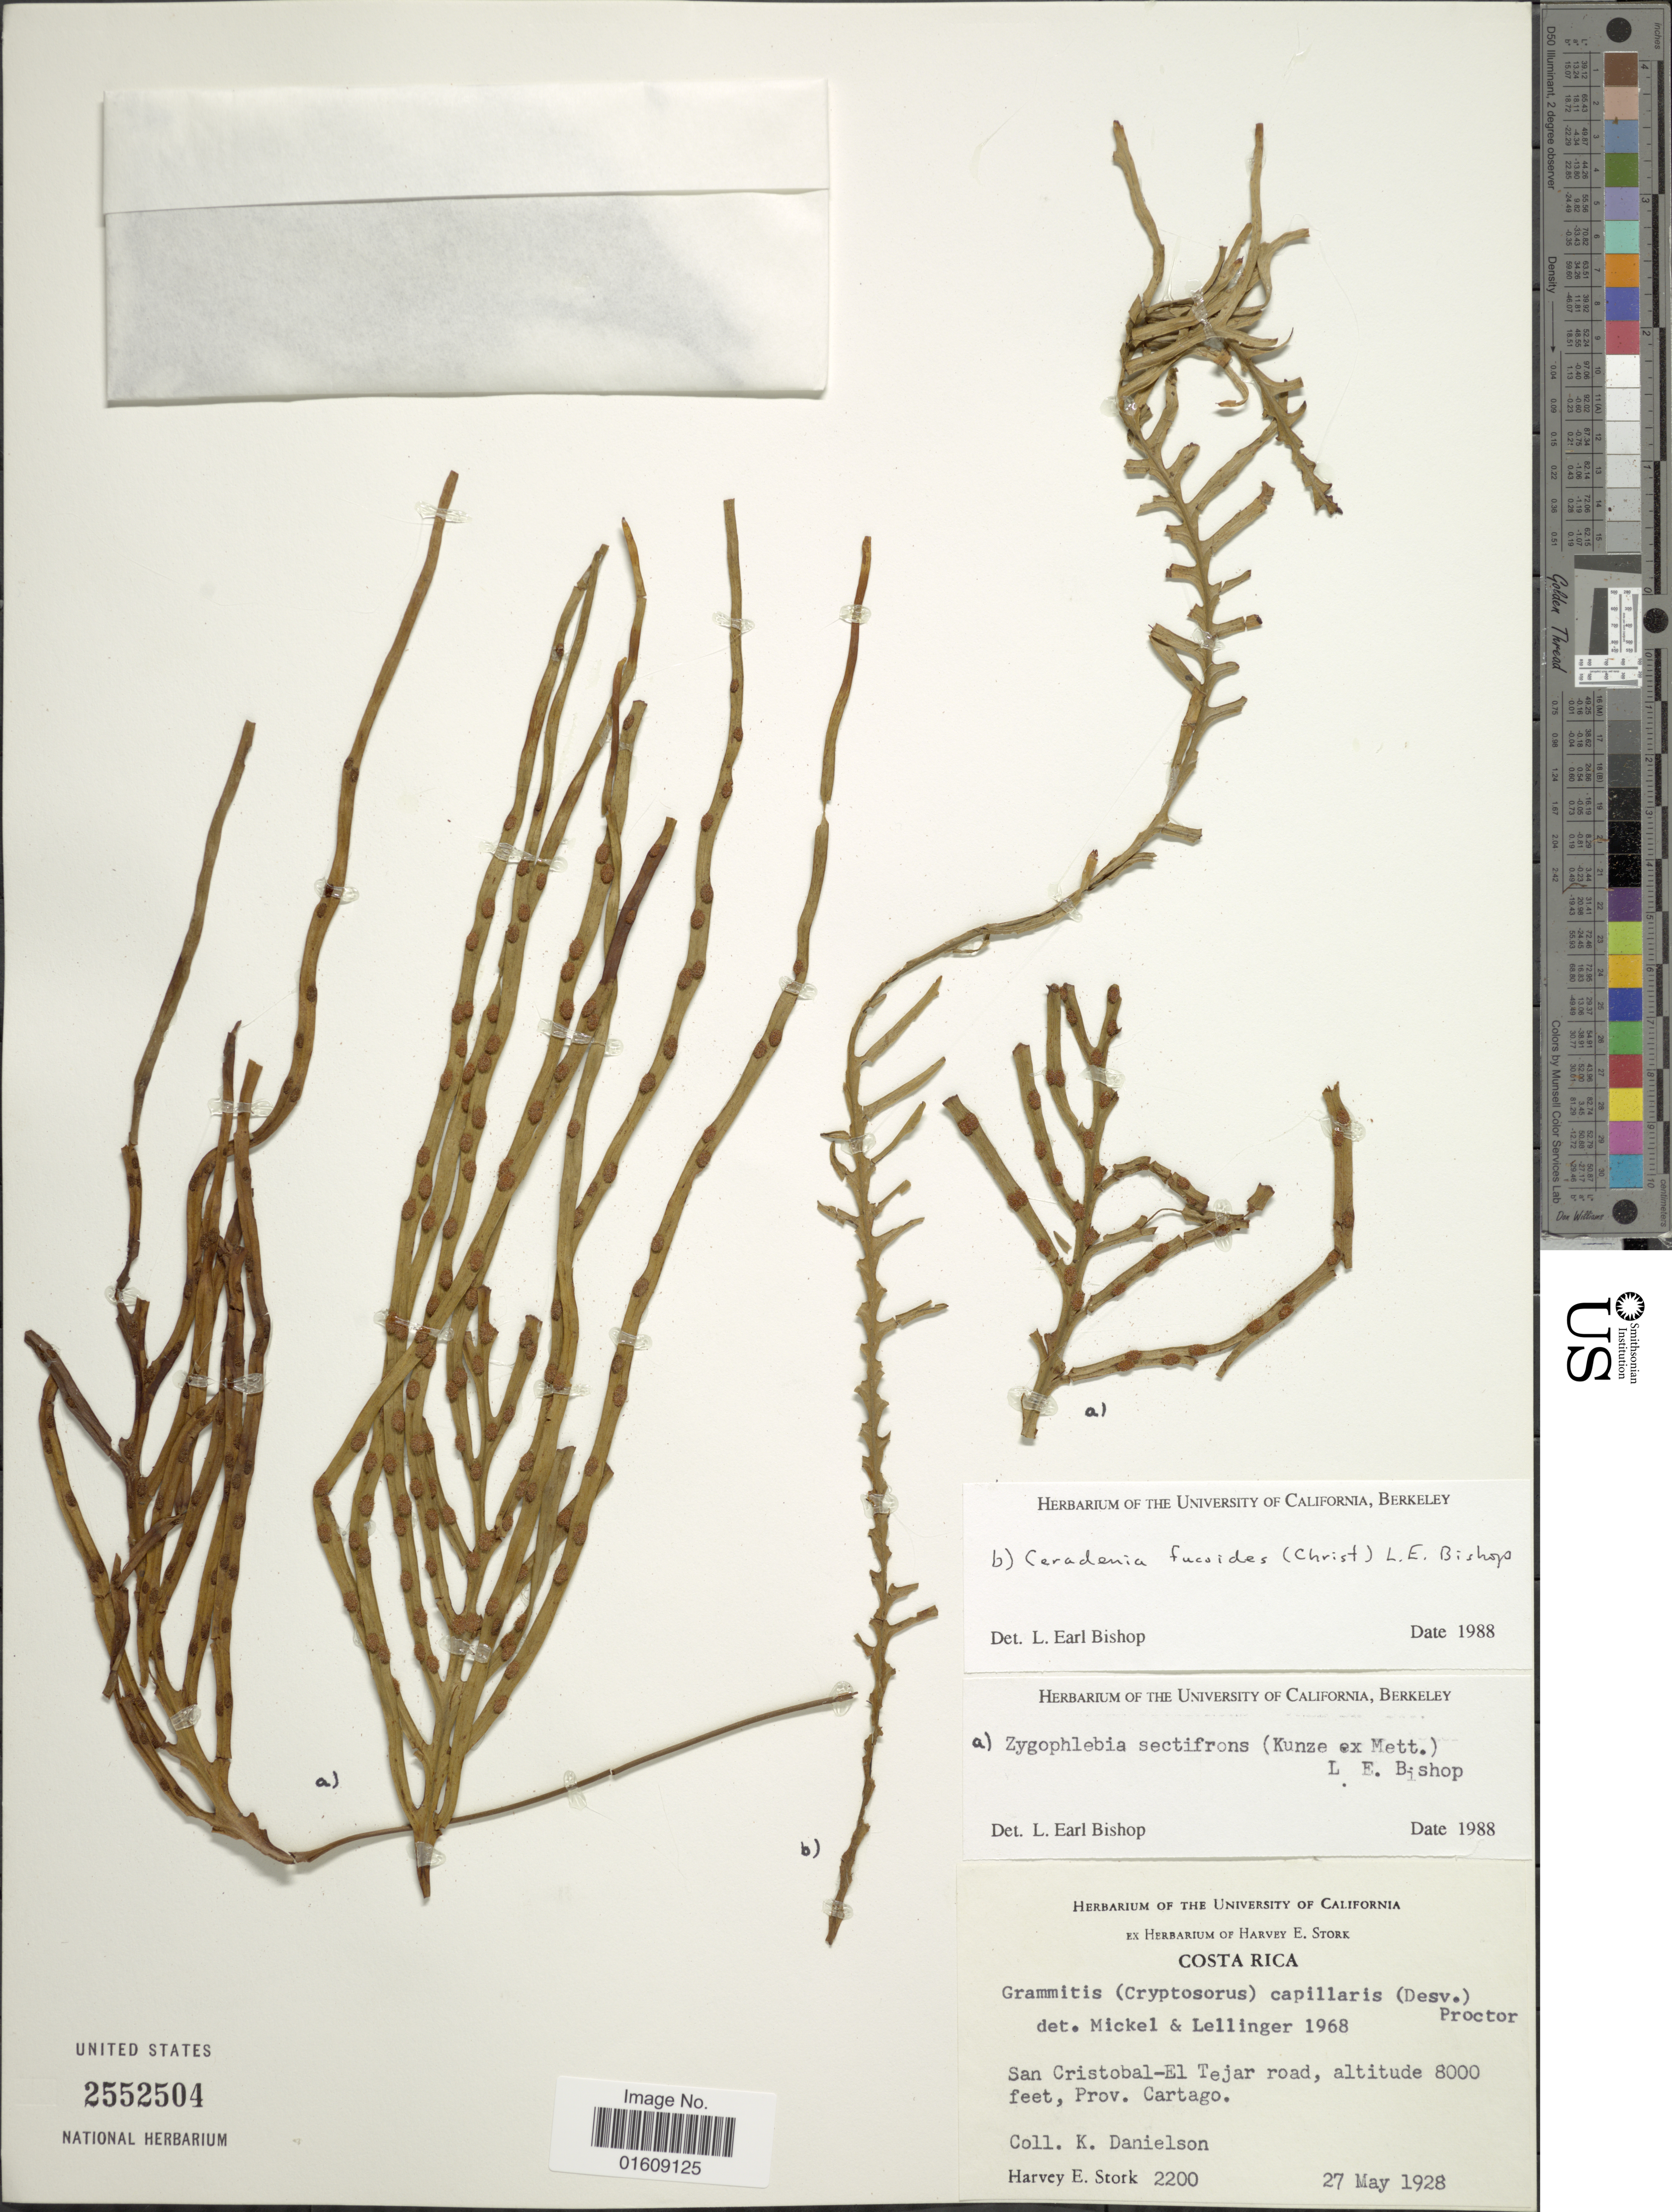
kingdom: Plantae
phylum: Tracheophyta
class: Polypodiopsida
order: Polypodiales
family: Polypodiaceae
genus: Zygophlebia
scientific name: Zygophlebia sectifrons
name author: (Kunze ex Mett.) L.E. Bishop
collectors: H. E. Stork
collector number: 2200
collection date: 1928-05-27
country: Costa Rica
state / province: Cartago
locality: Costa Rica, San Cristobal-El Tejar road, Prov. Cartago.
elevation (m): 2438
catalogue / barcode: US 2552504